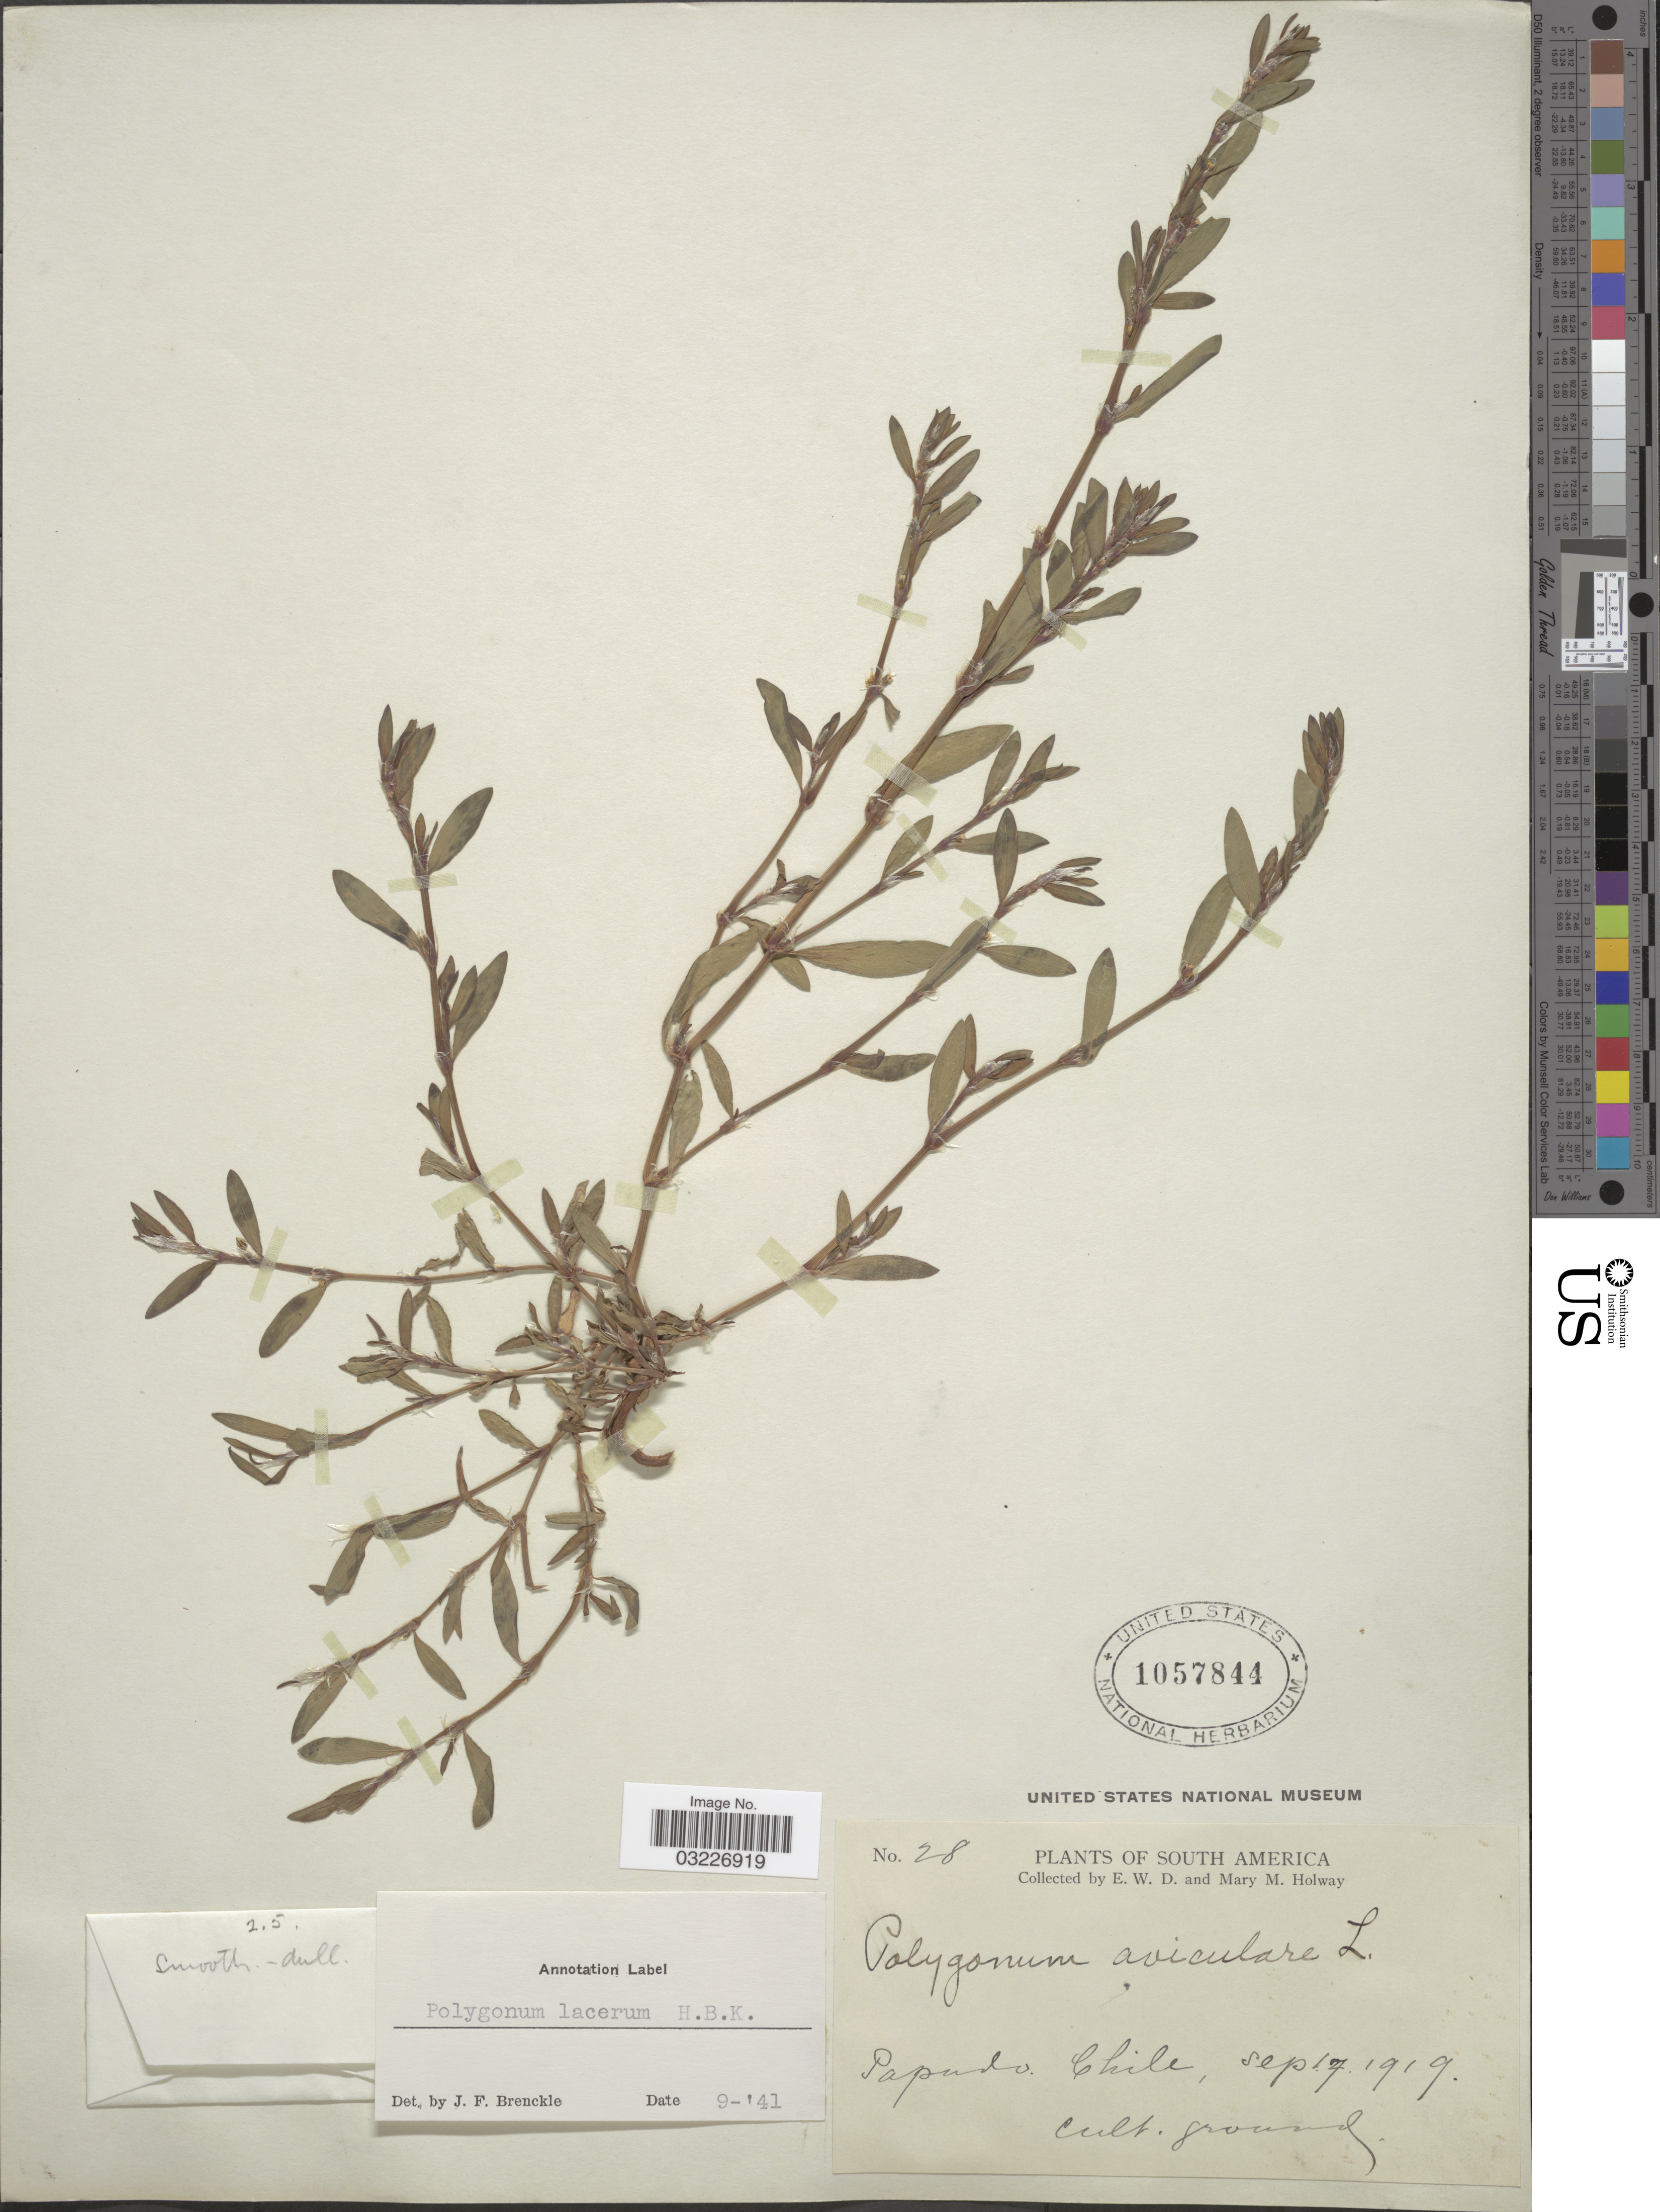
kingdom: Plantae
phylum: Tracheophyta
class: Magnoliopsida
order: Caryophyllales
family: Polygonaceae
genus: Polygonum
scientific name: Polygonum lacerum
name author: Kunth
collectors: E. W. D. Holway & M. M. Holway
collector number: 28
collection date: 1919-09-17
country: Chile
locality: Papudo.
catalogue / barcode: US 1057844